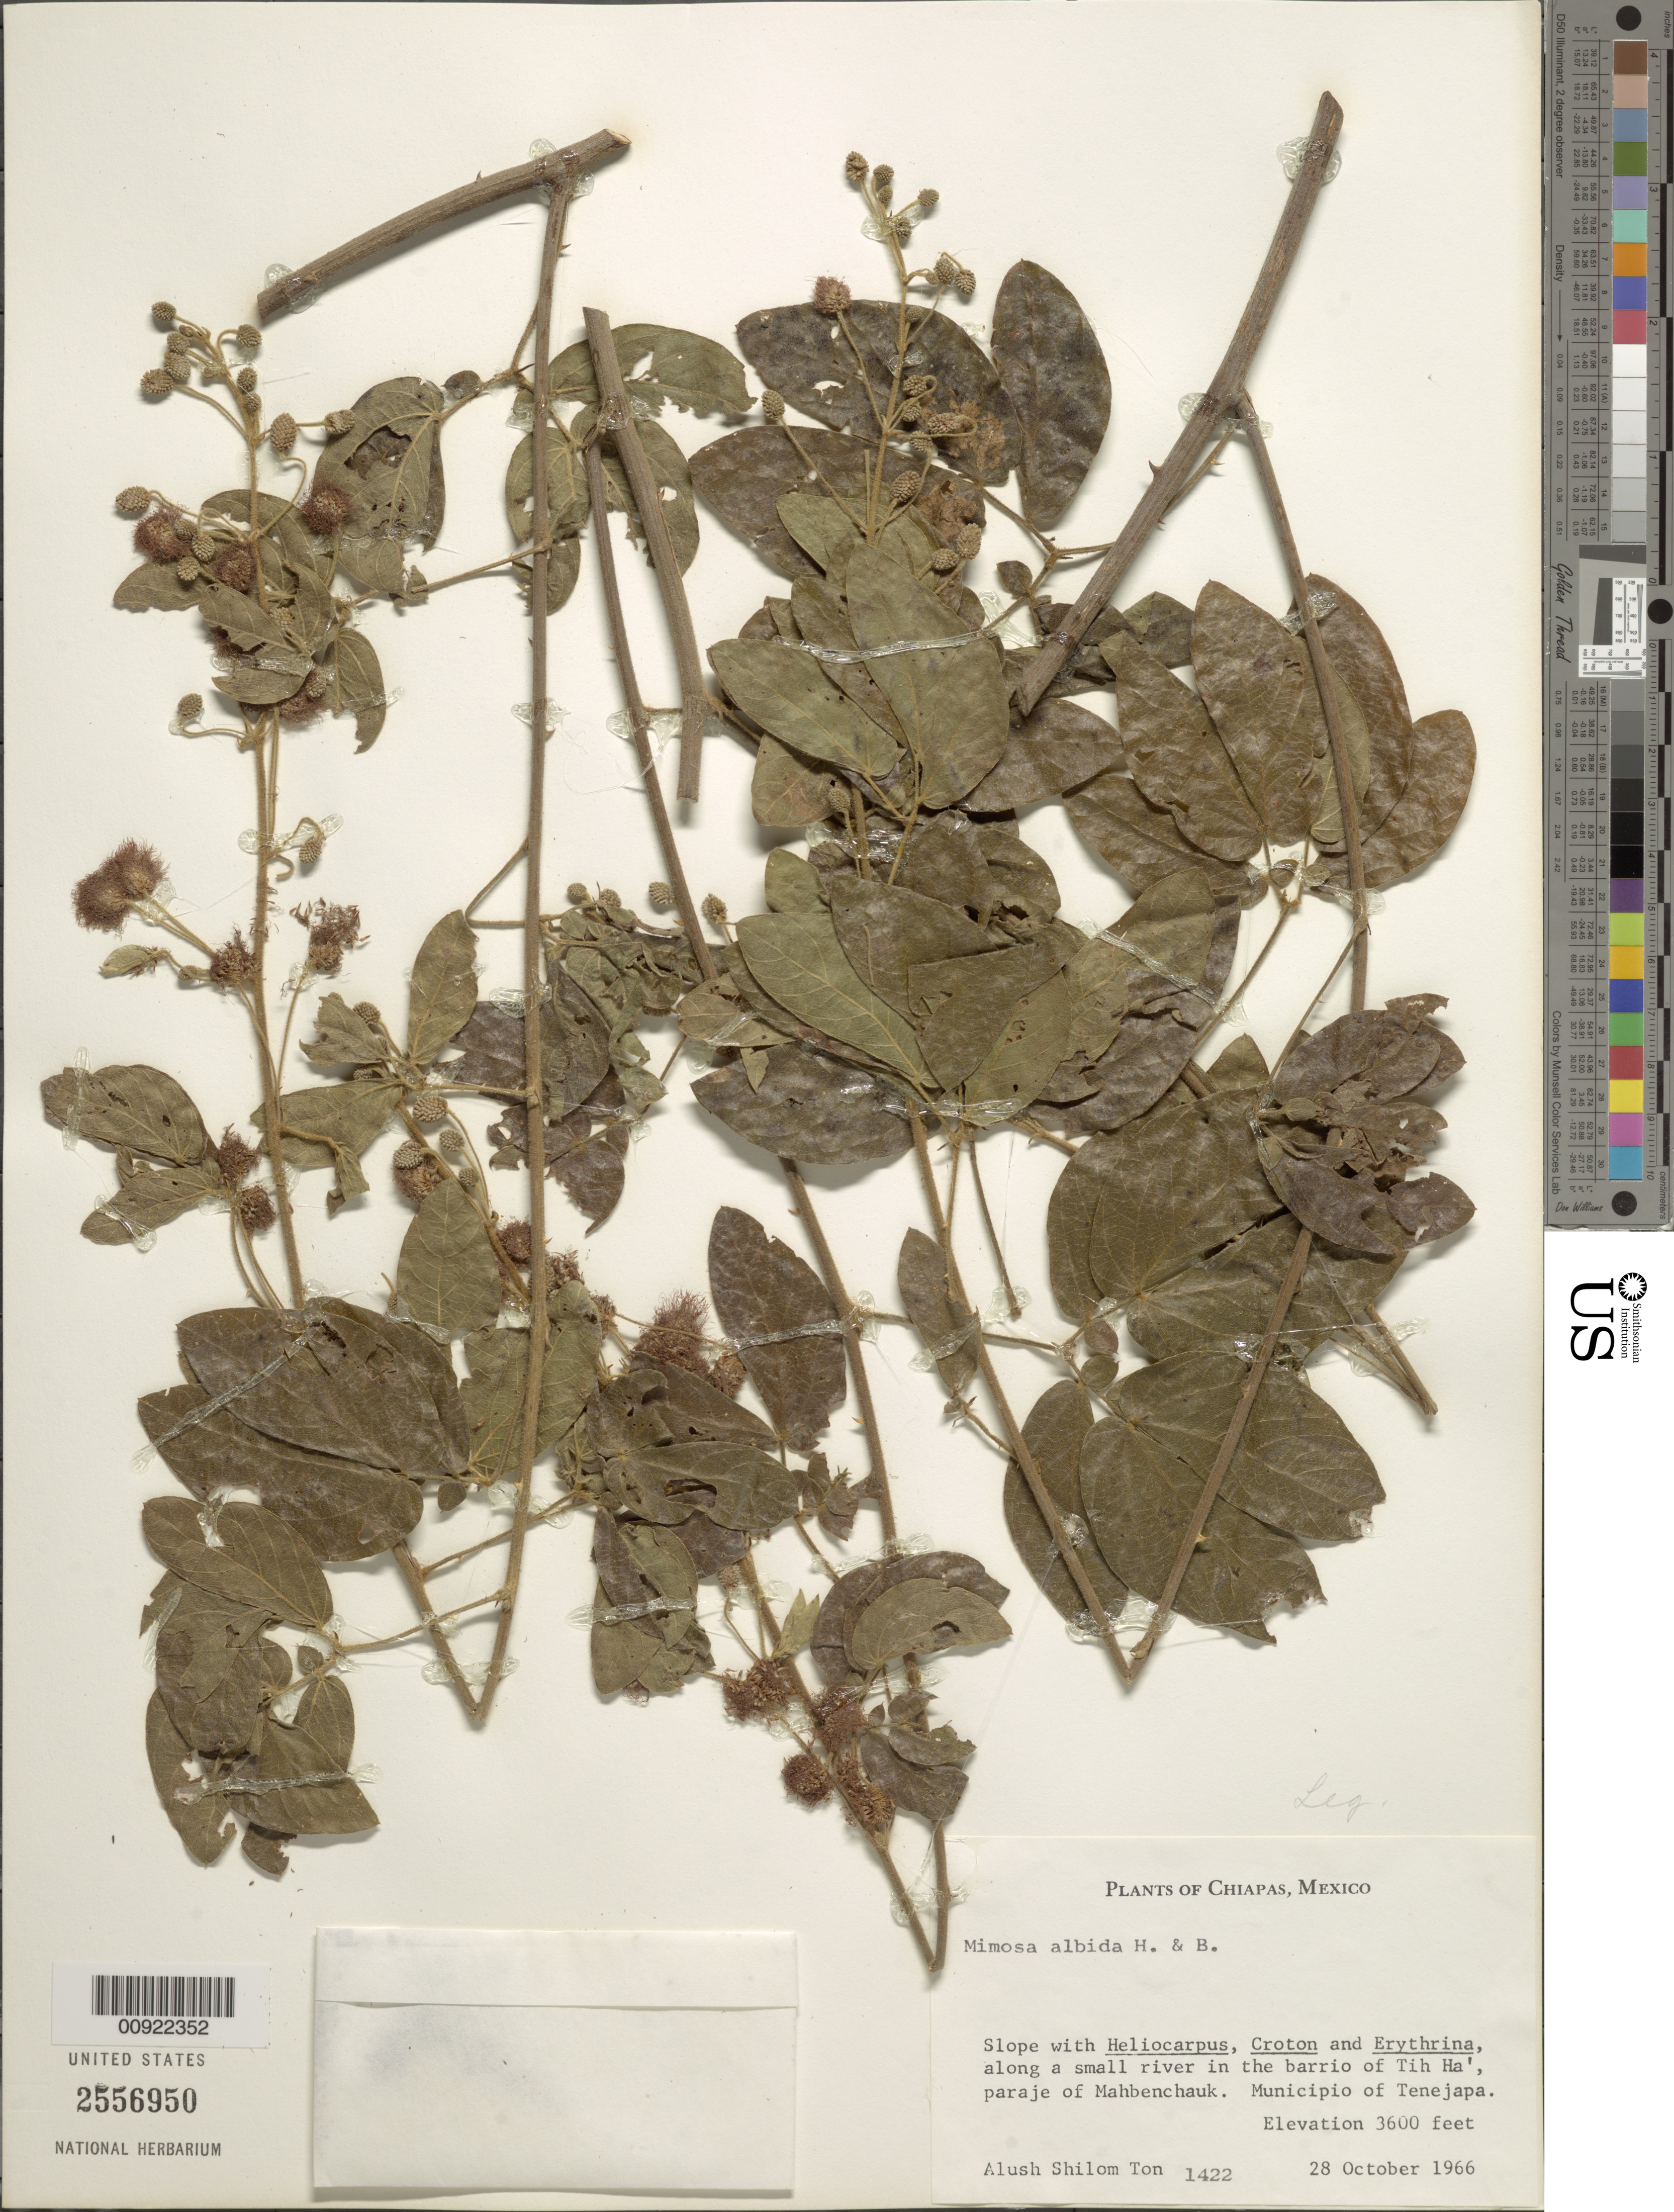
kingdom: Plantae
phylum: Tracheophyta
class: Magnoliopsida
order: Fabales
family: Fabaceae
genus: Mimosa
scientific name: Mimosa albida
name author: Humb. & Bonpl. ex Willd.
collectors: A. Shilom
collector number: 1422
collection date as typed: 28 Oct 1966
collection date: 1966-10-28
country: Mexico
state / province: Chiapas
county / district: Tenejapa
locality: Along a small river in the barrio of Tih Ha' paraje of Mahbenchauk. Municipio of Tenejapa, Chiapas.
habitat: Slope with Heliocarpus, Croton and Erythrina, along a small river.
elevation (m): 1097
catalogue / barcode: US 2556950